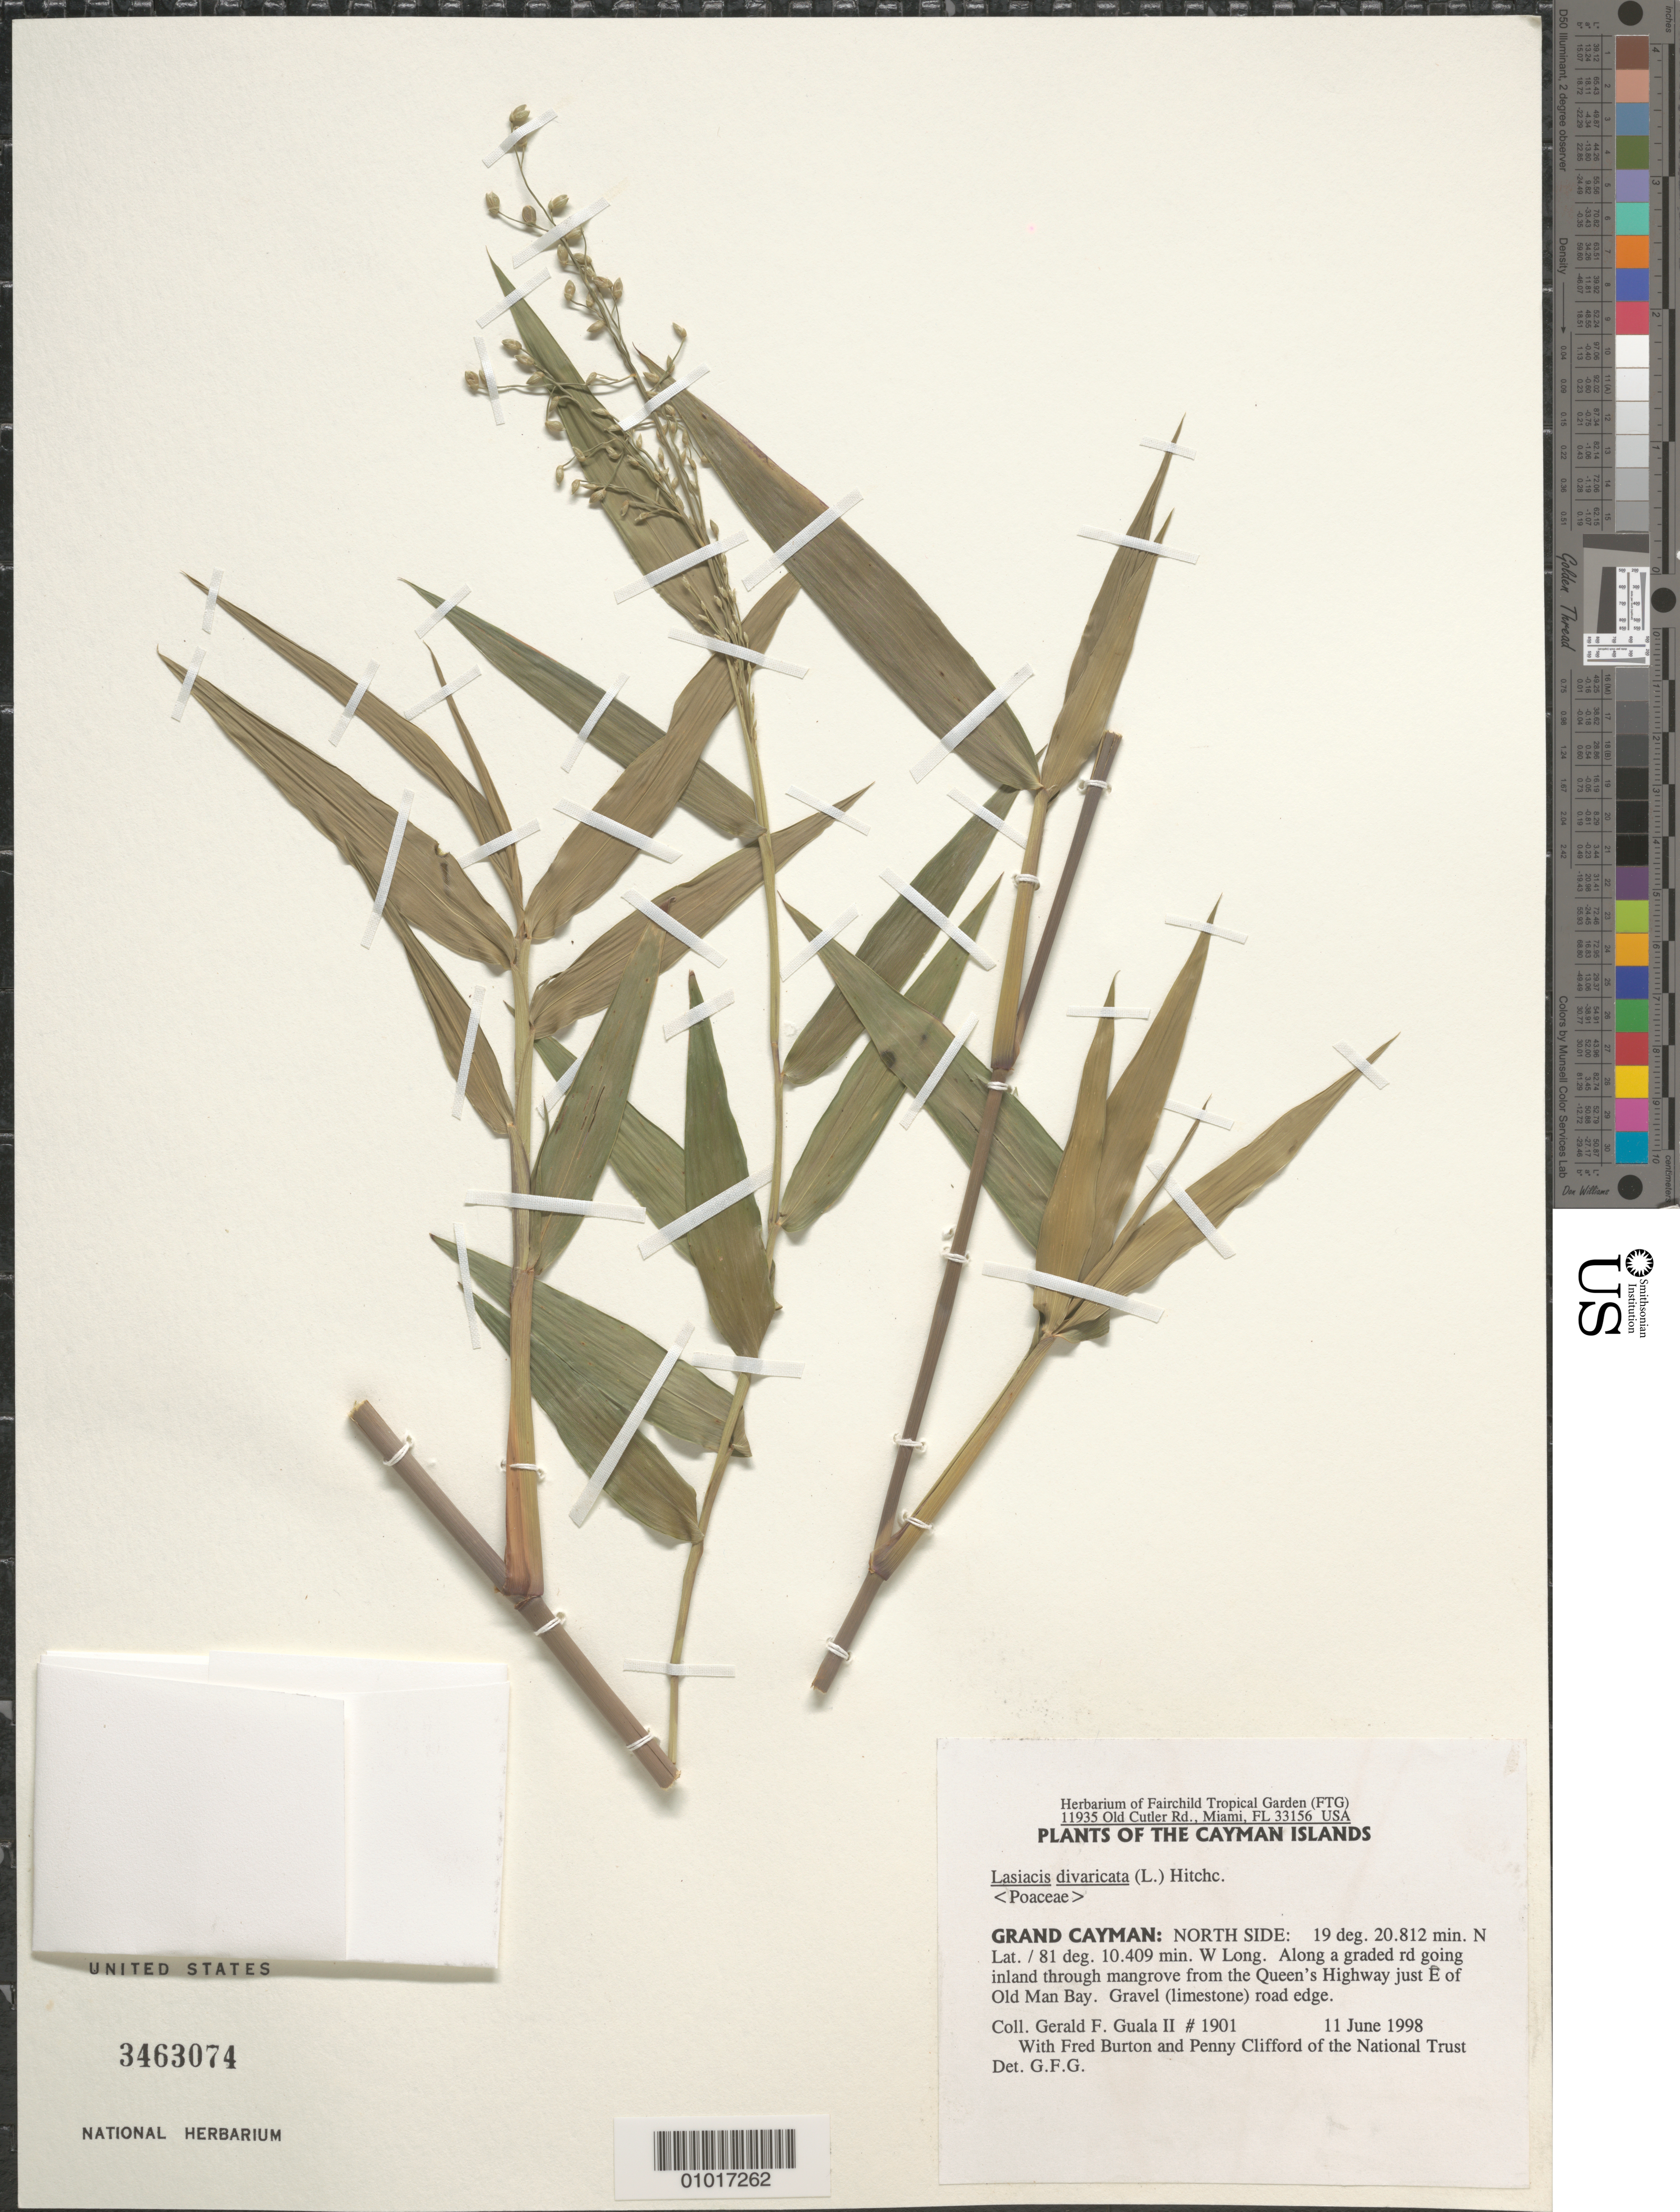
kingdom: Plantae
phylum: Tracheophyta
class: Liliopsida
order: Poales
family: Poaceae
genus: Lasiacis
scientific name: Lasiacis divaricata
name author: (L.) Hitchc.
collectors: G. Guala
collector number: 1901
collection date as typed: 11 Jun 1998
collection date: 1998-06-11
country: Cayman Islands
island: Grand Cayman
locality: North side, Along a graded road going inland through mangrove from the Queen's Highway, just east of Old Man Bay. Gravel road edge.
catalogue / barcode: US 3463074